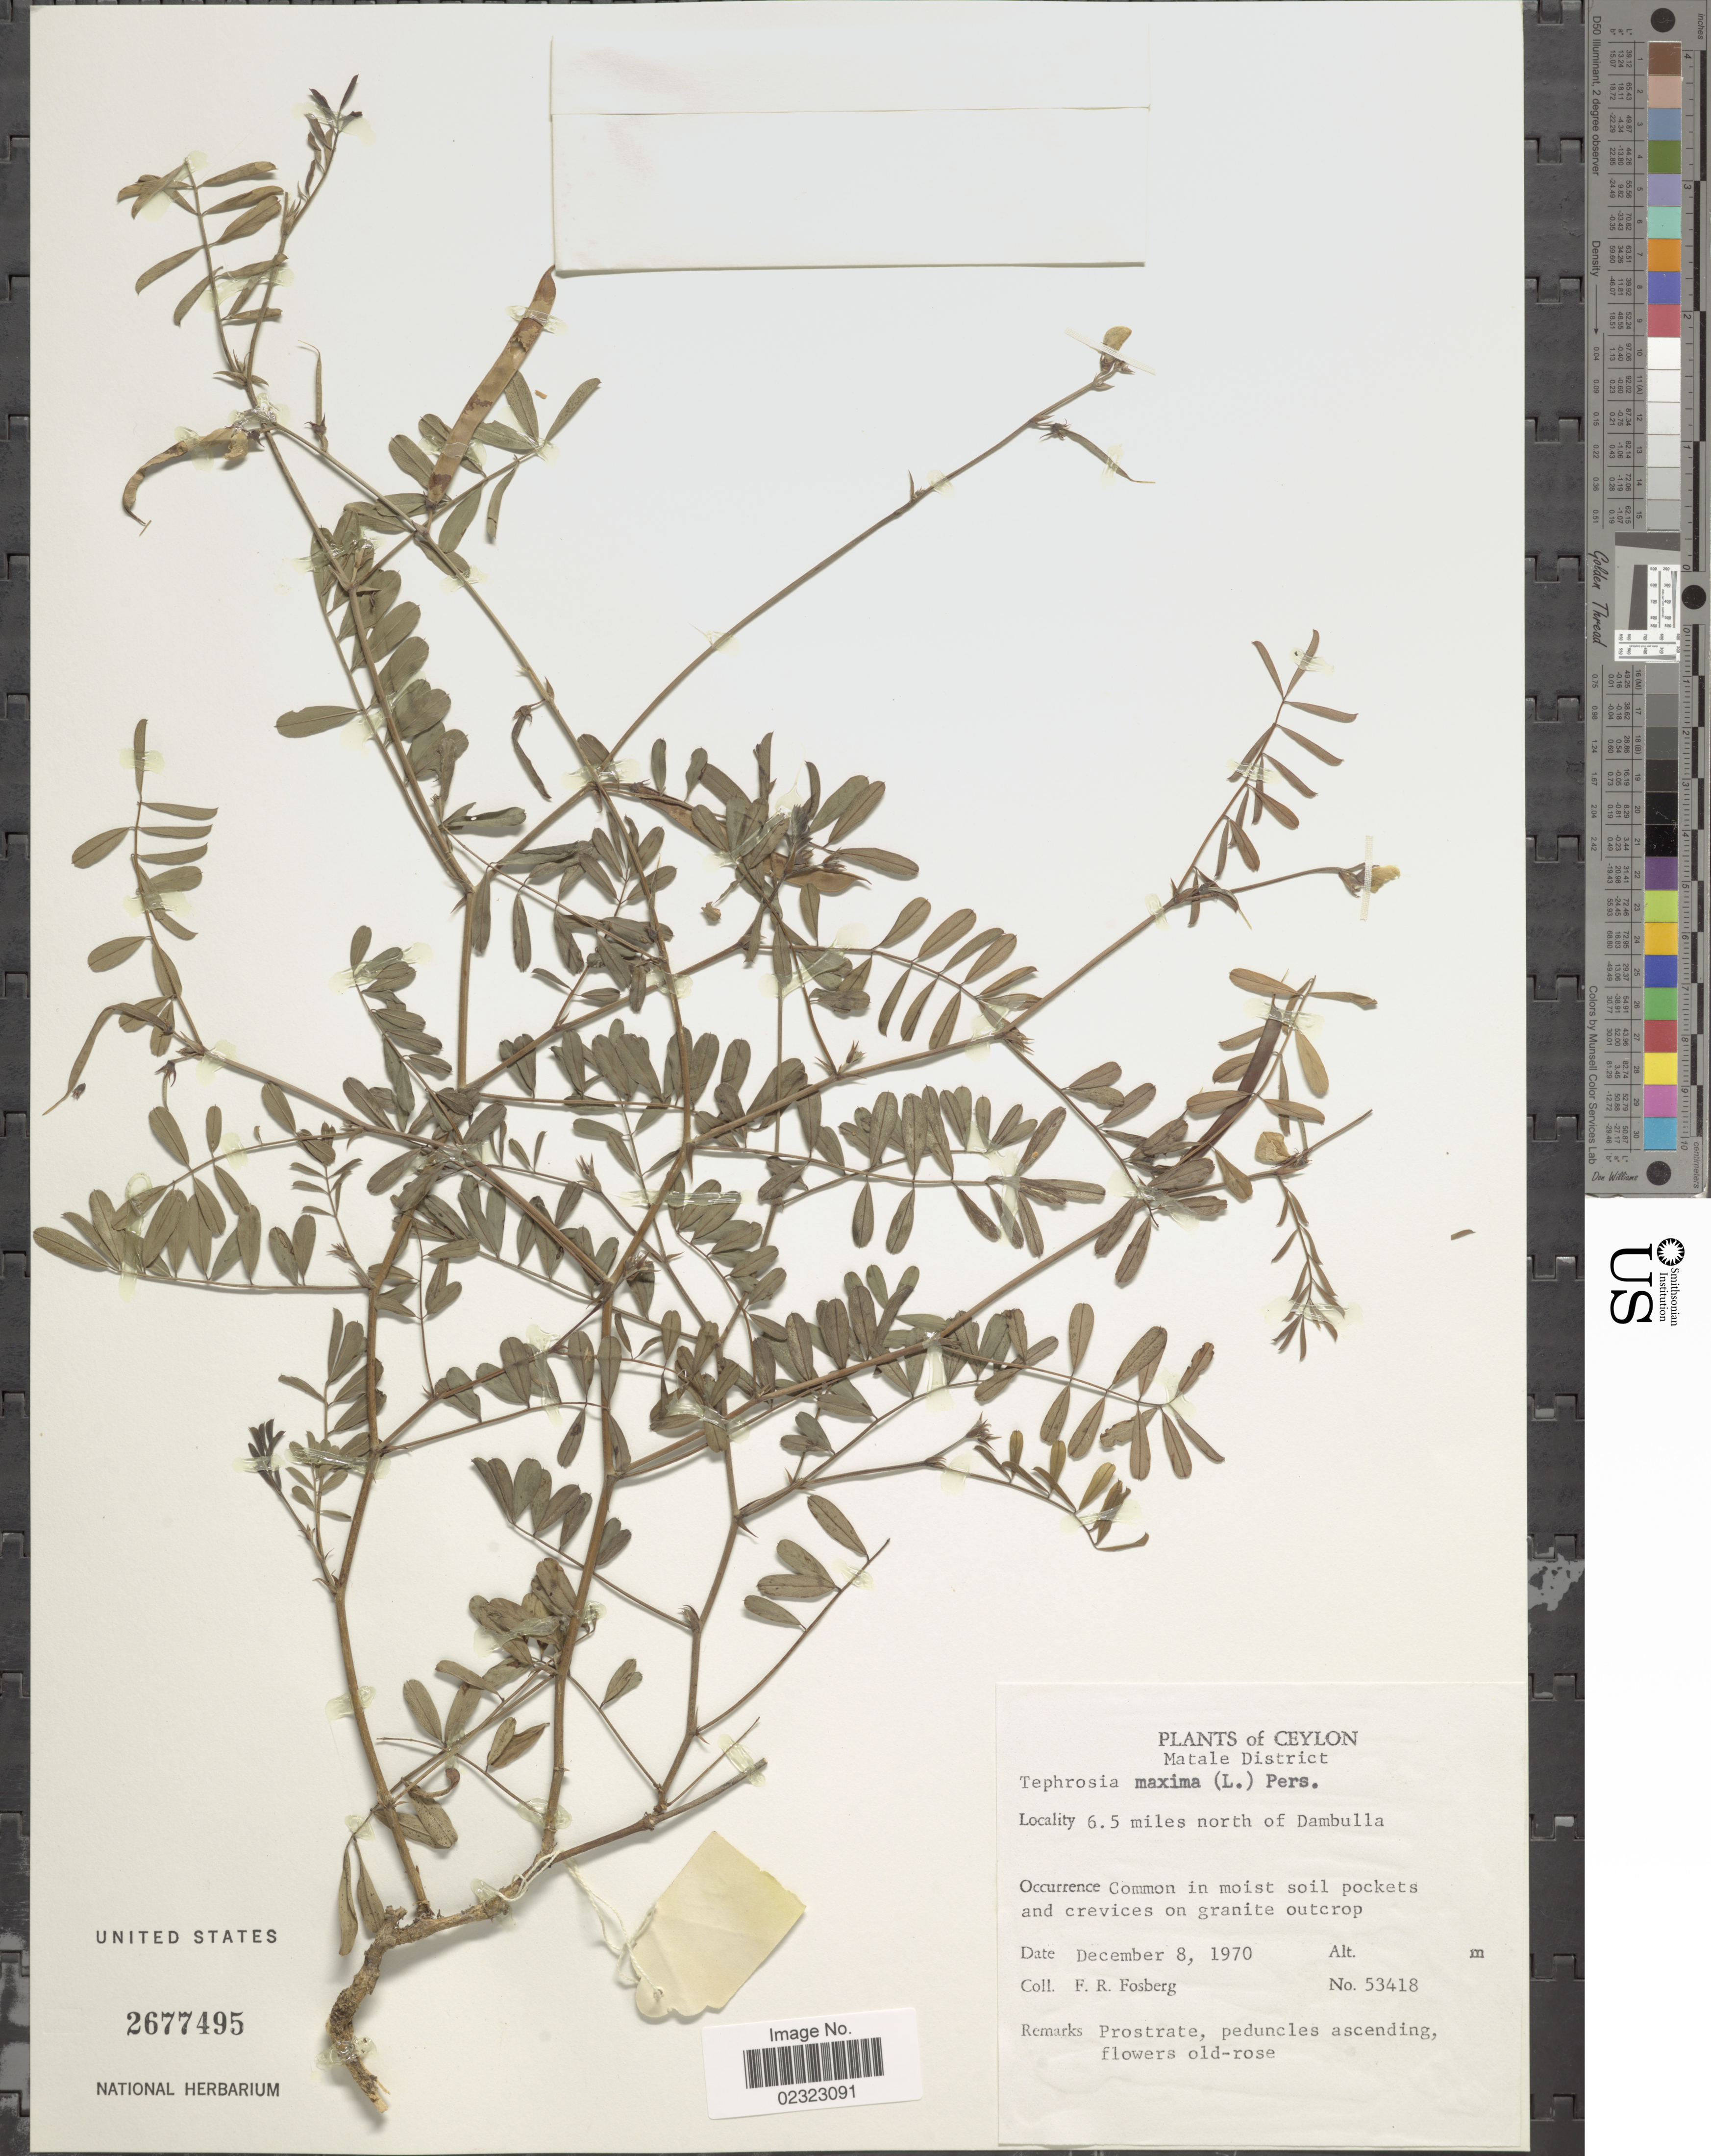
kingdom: Plantae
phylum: Tracheophyta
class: Magnoliopsida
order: Fabales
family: Fabaceae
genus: Tephrosia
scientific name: Tephrosia maxima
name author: Pers.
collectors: F. R. Fosberg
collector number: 53418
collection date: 1970-12-08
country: Sri Lanka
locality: Ceylon. Matale District. 6.5 miles north of Dambulla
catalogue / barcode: US 2677495